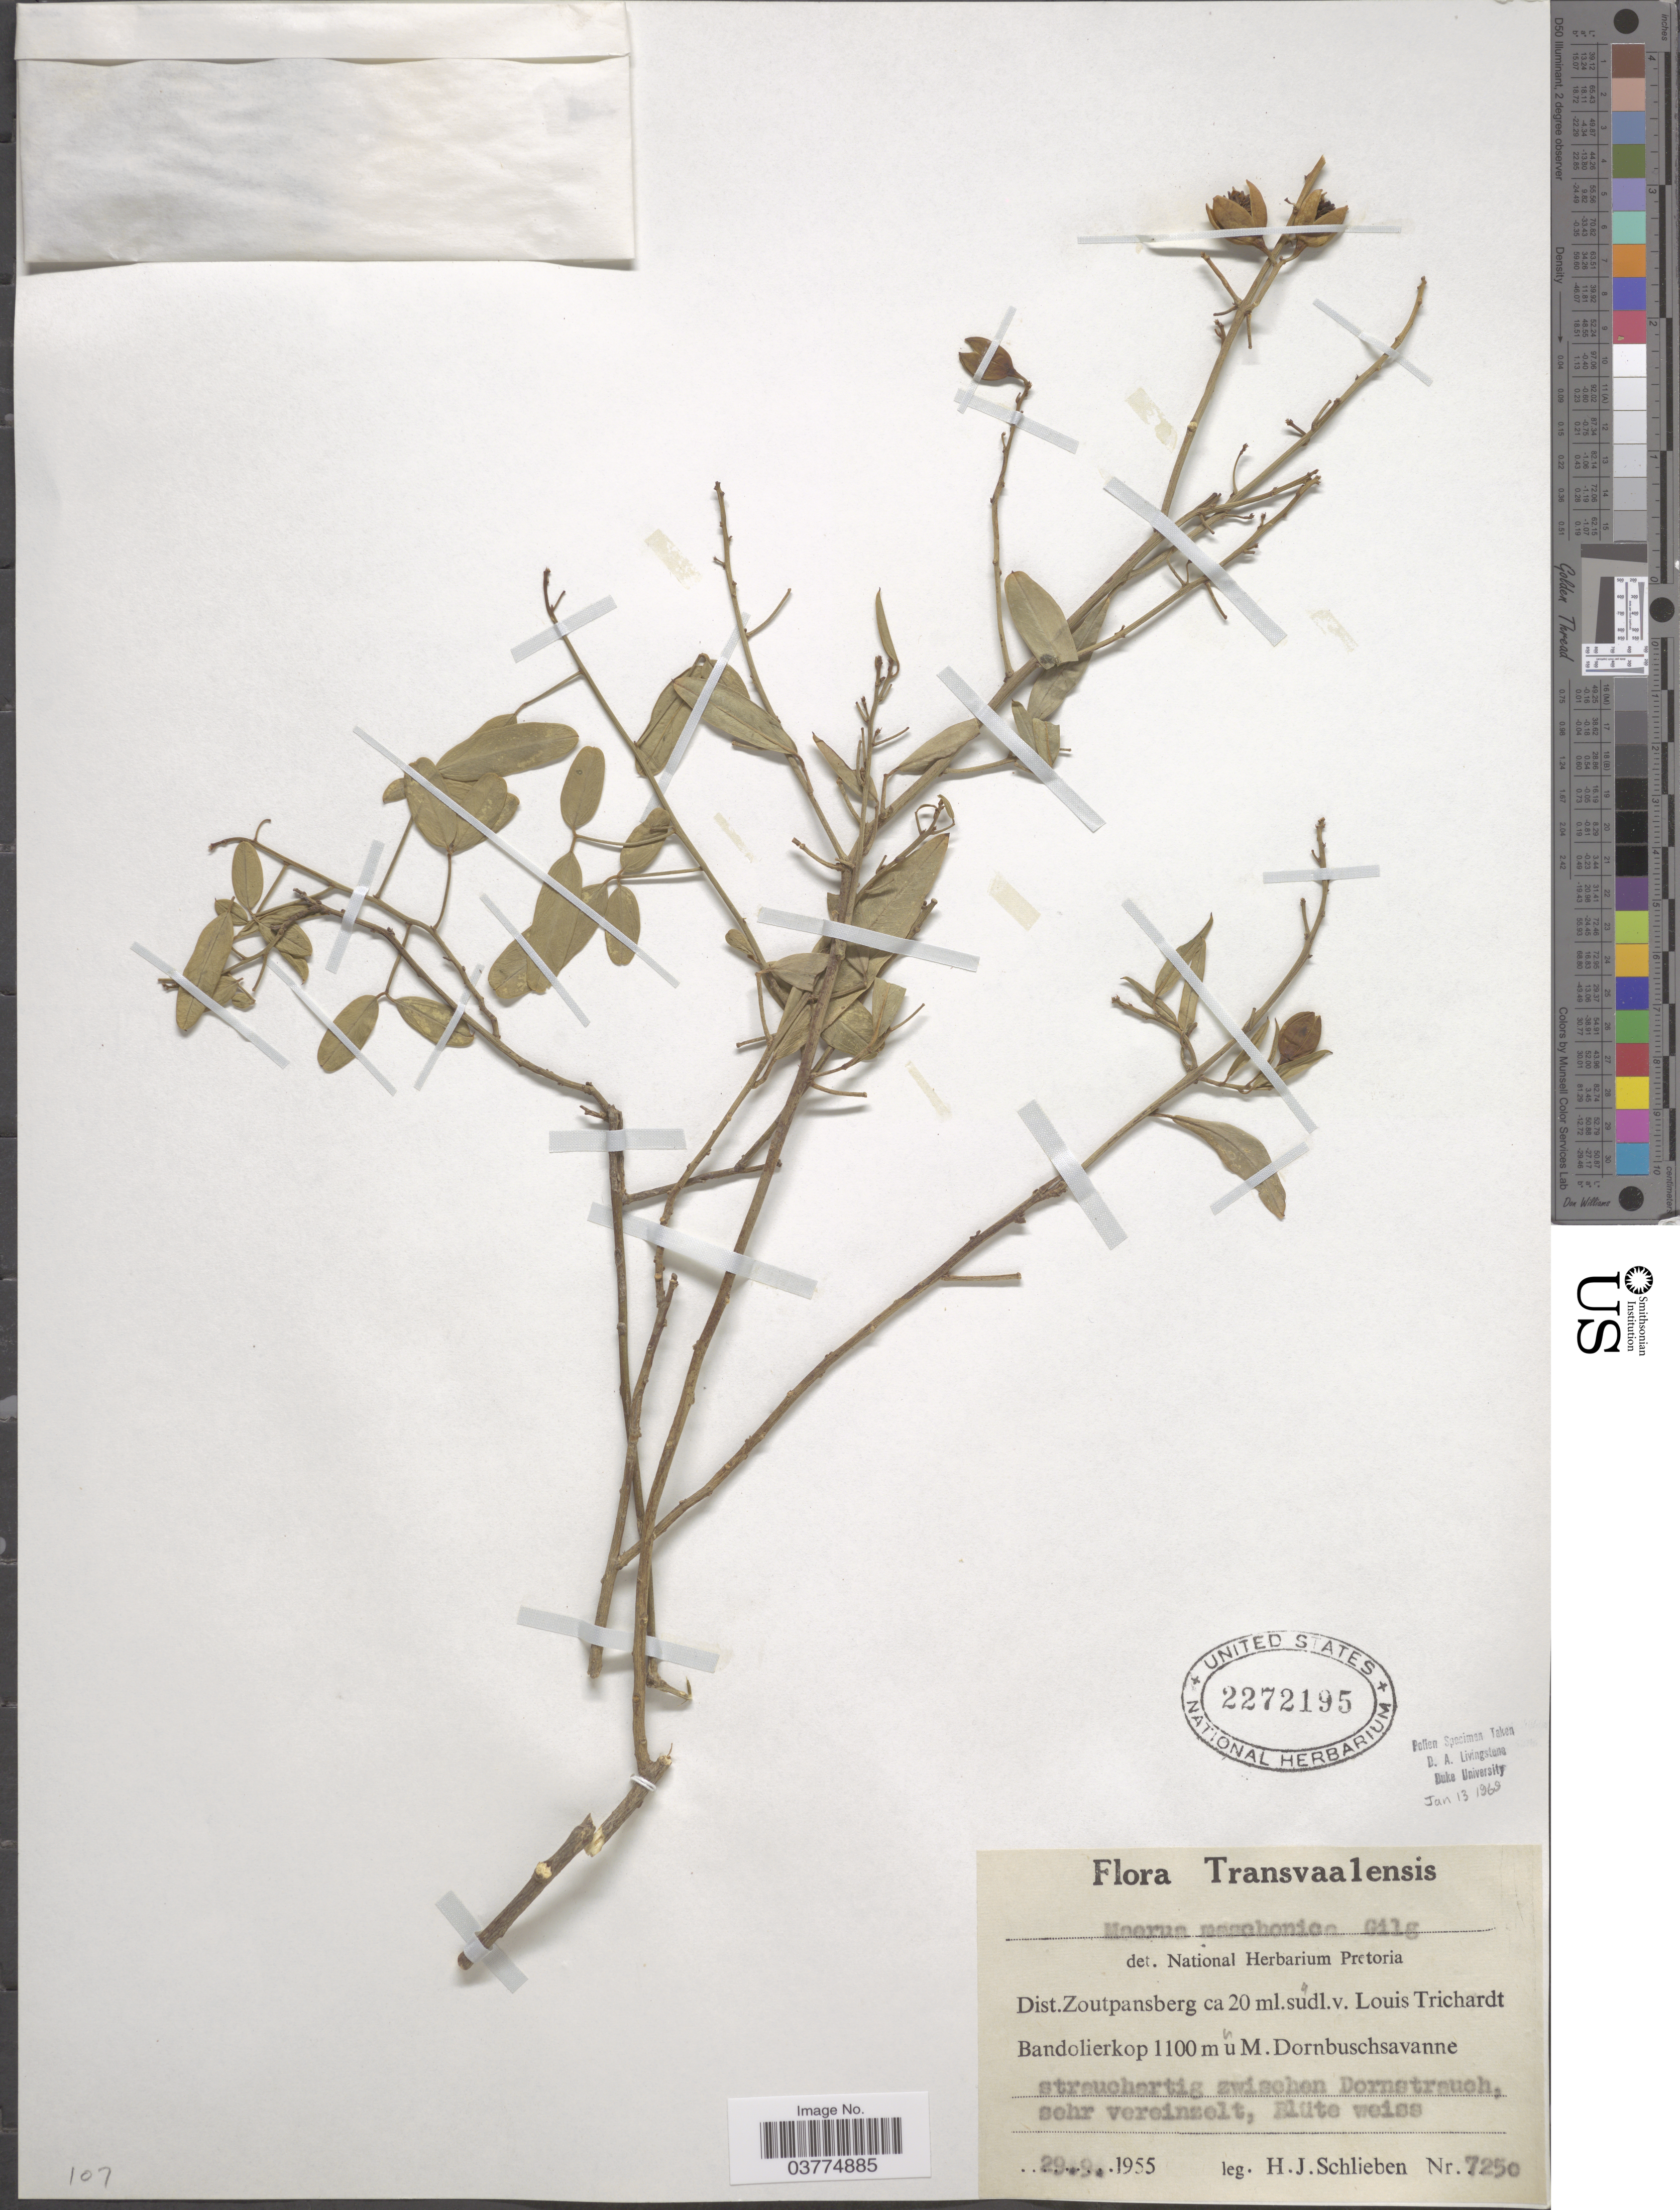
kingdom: Plantae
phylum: Tracheophyta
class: Magnoliopsida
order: Brassicales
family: Capparaceae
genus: Maerua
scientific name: Maerua maschonica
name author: Gilg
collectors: H. J. Schlieben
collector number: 7250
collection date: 1955-09-29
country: South Africa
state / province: Limpopo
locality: Transvaalensis. Dist. Zoutpansberg ca 20 ml.sudl.v. Louis Trichardt Bandolierkop.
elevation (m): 1100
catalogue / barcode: US 2272195